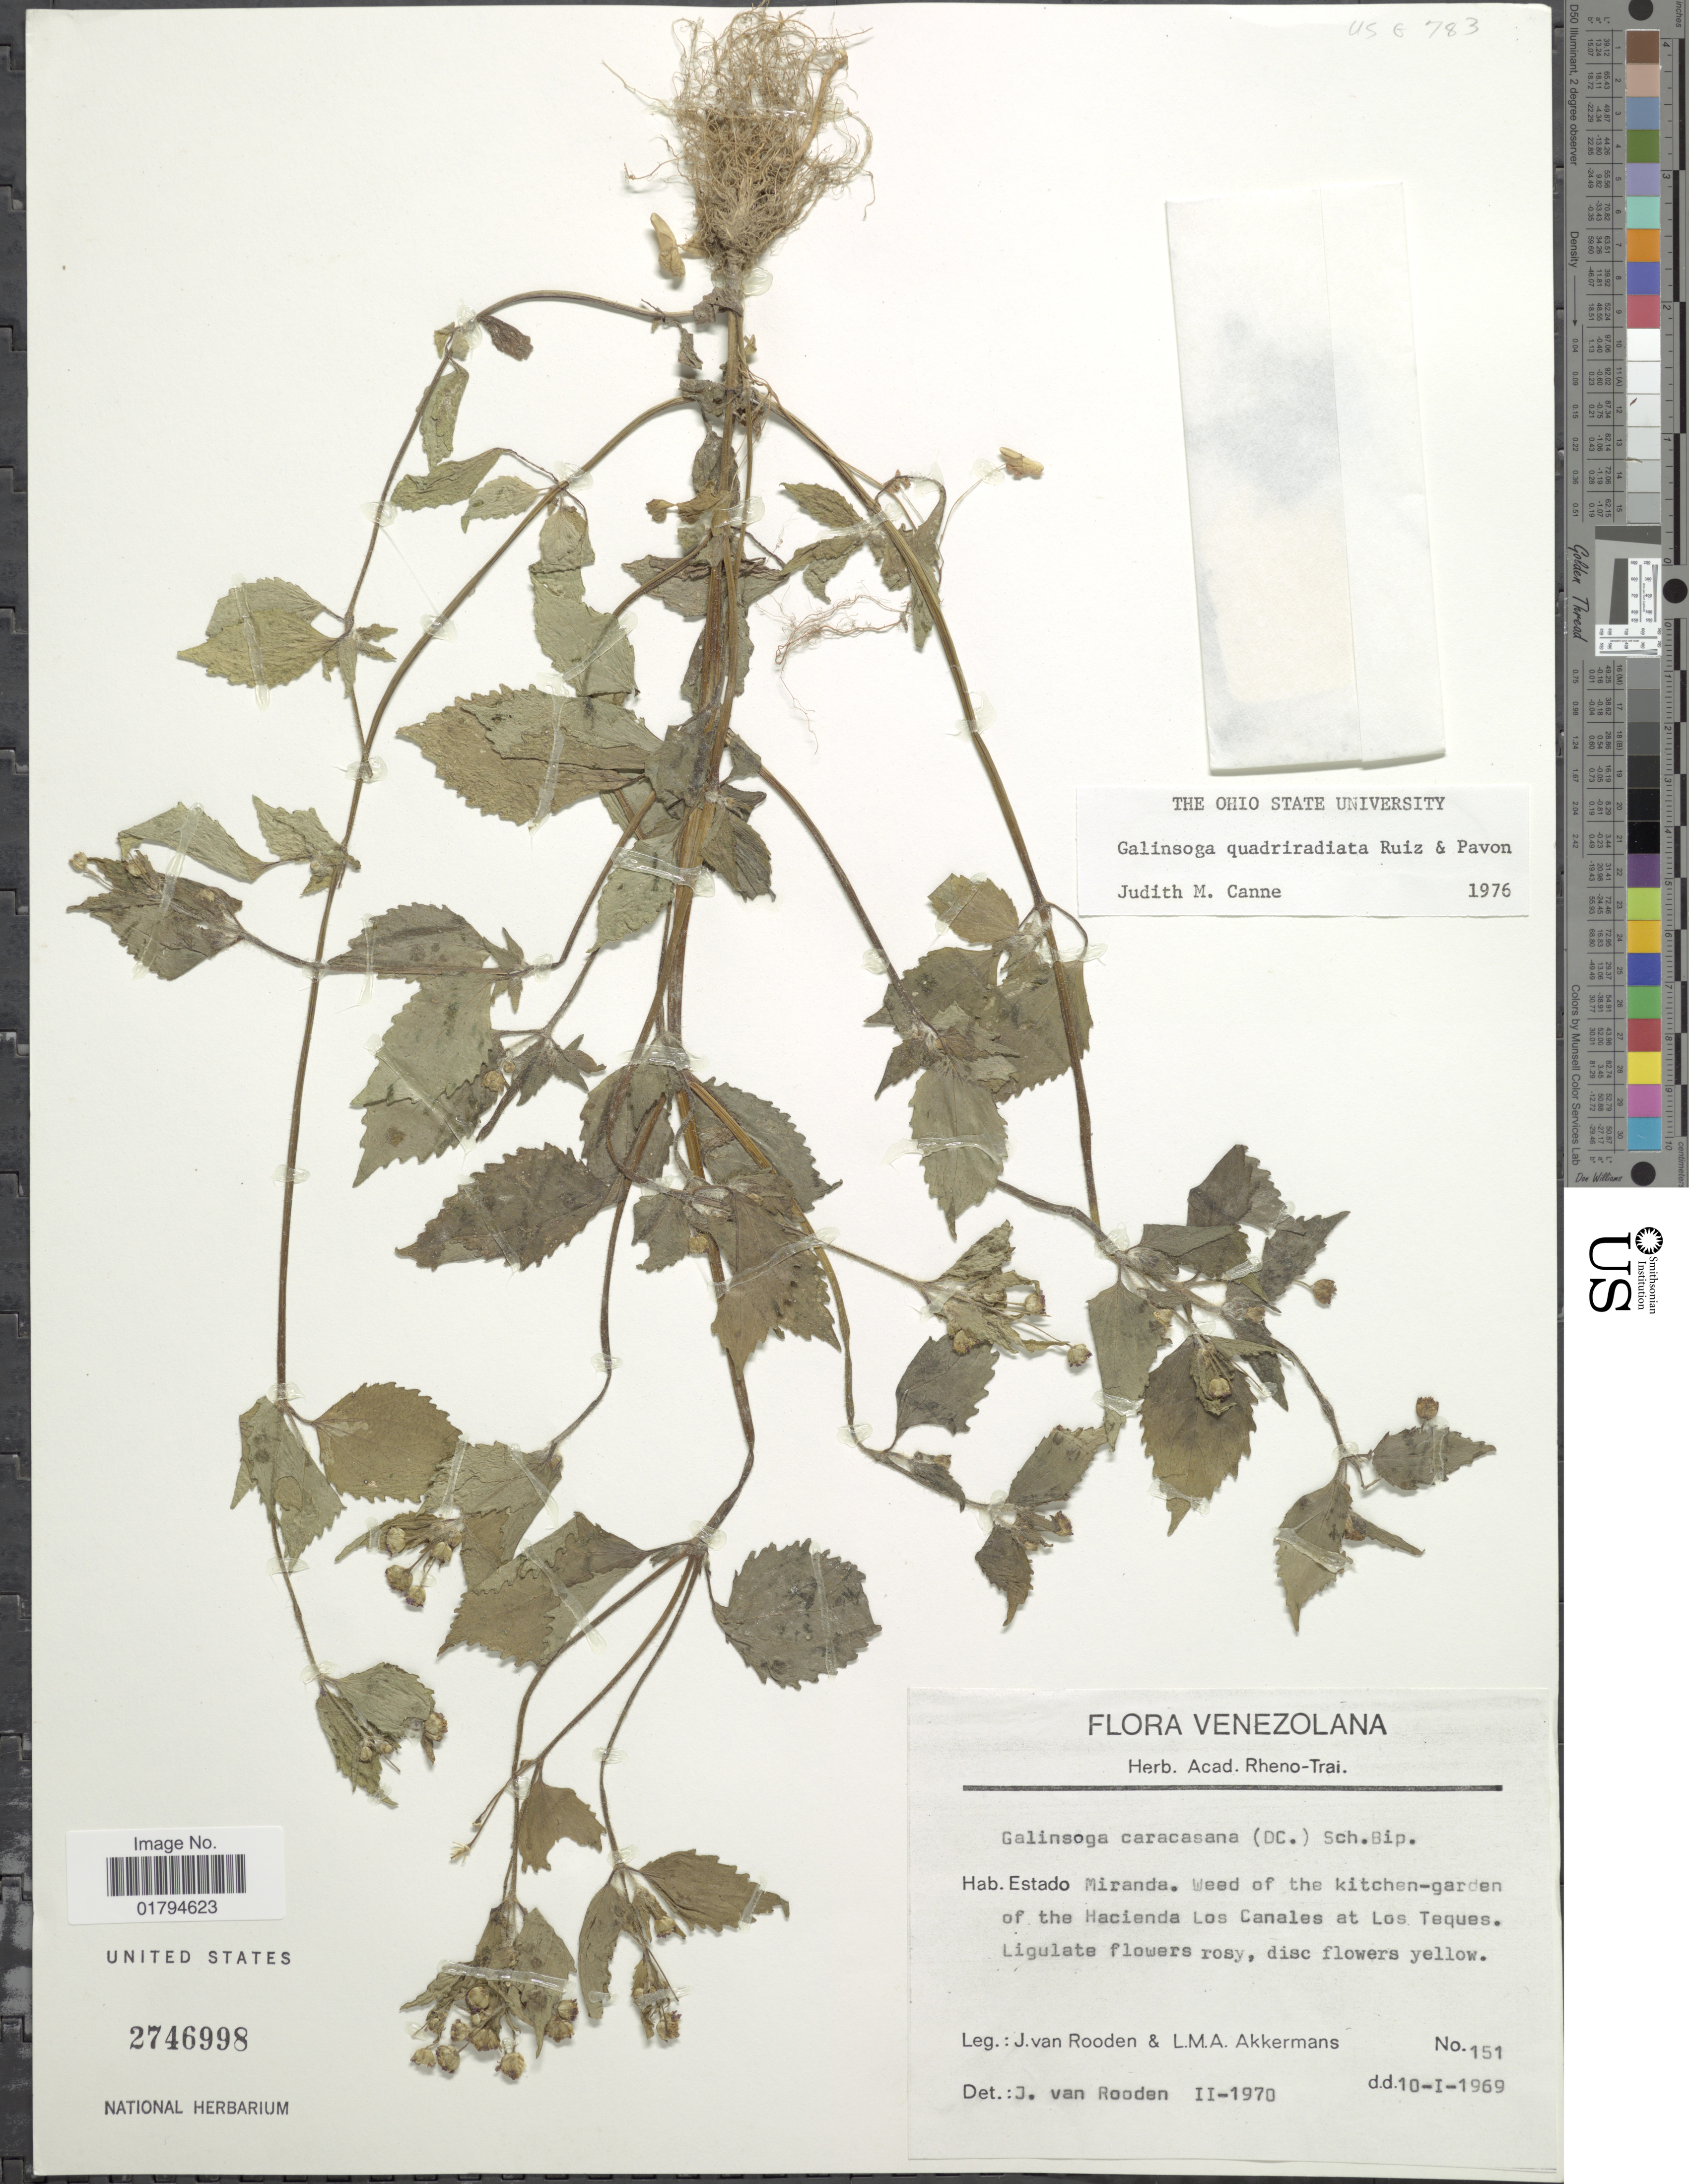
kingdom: Plantae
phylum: Tracheophyta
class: Magnoliopsida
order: Asterales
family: Asteraceae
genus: Galinsoga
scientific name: Galinsoga quadriradiata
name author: Ruiz & Pav.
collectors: J. Van Rooden & L. M. Akkermans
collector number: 151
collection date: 1969-01-10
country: Venezuela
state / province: Miranda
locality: The Hacienda Los Canales at Los Teques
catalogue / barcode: US 2746998